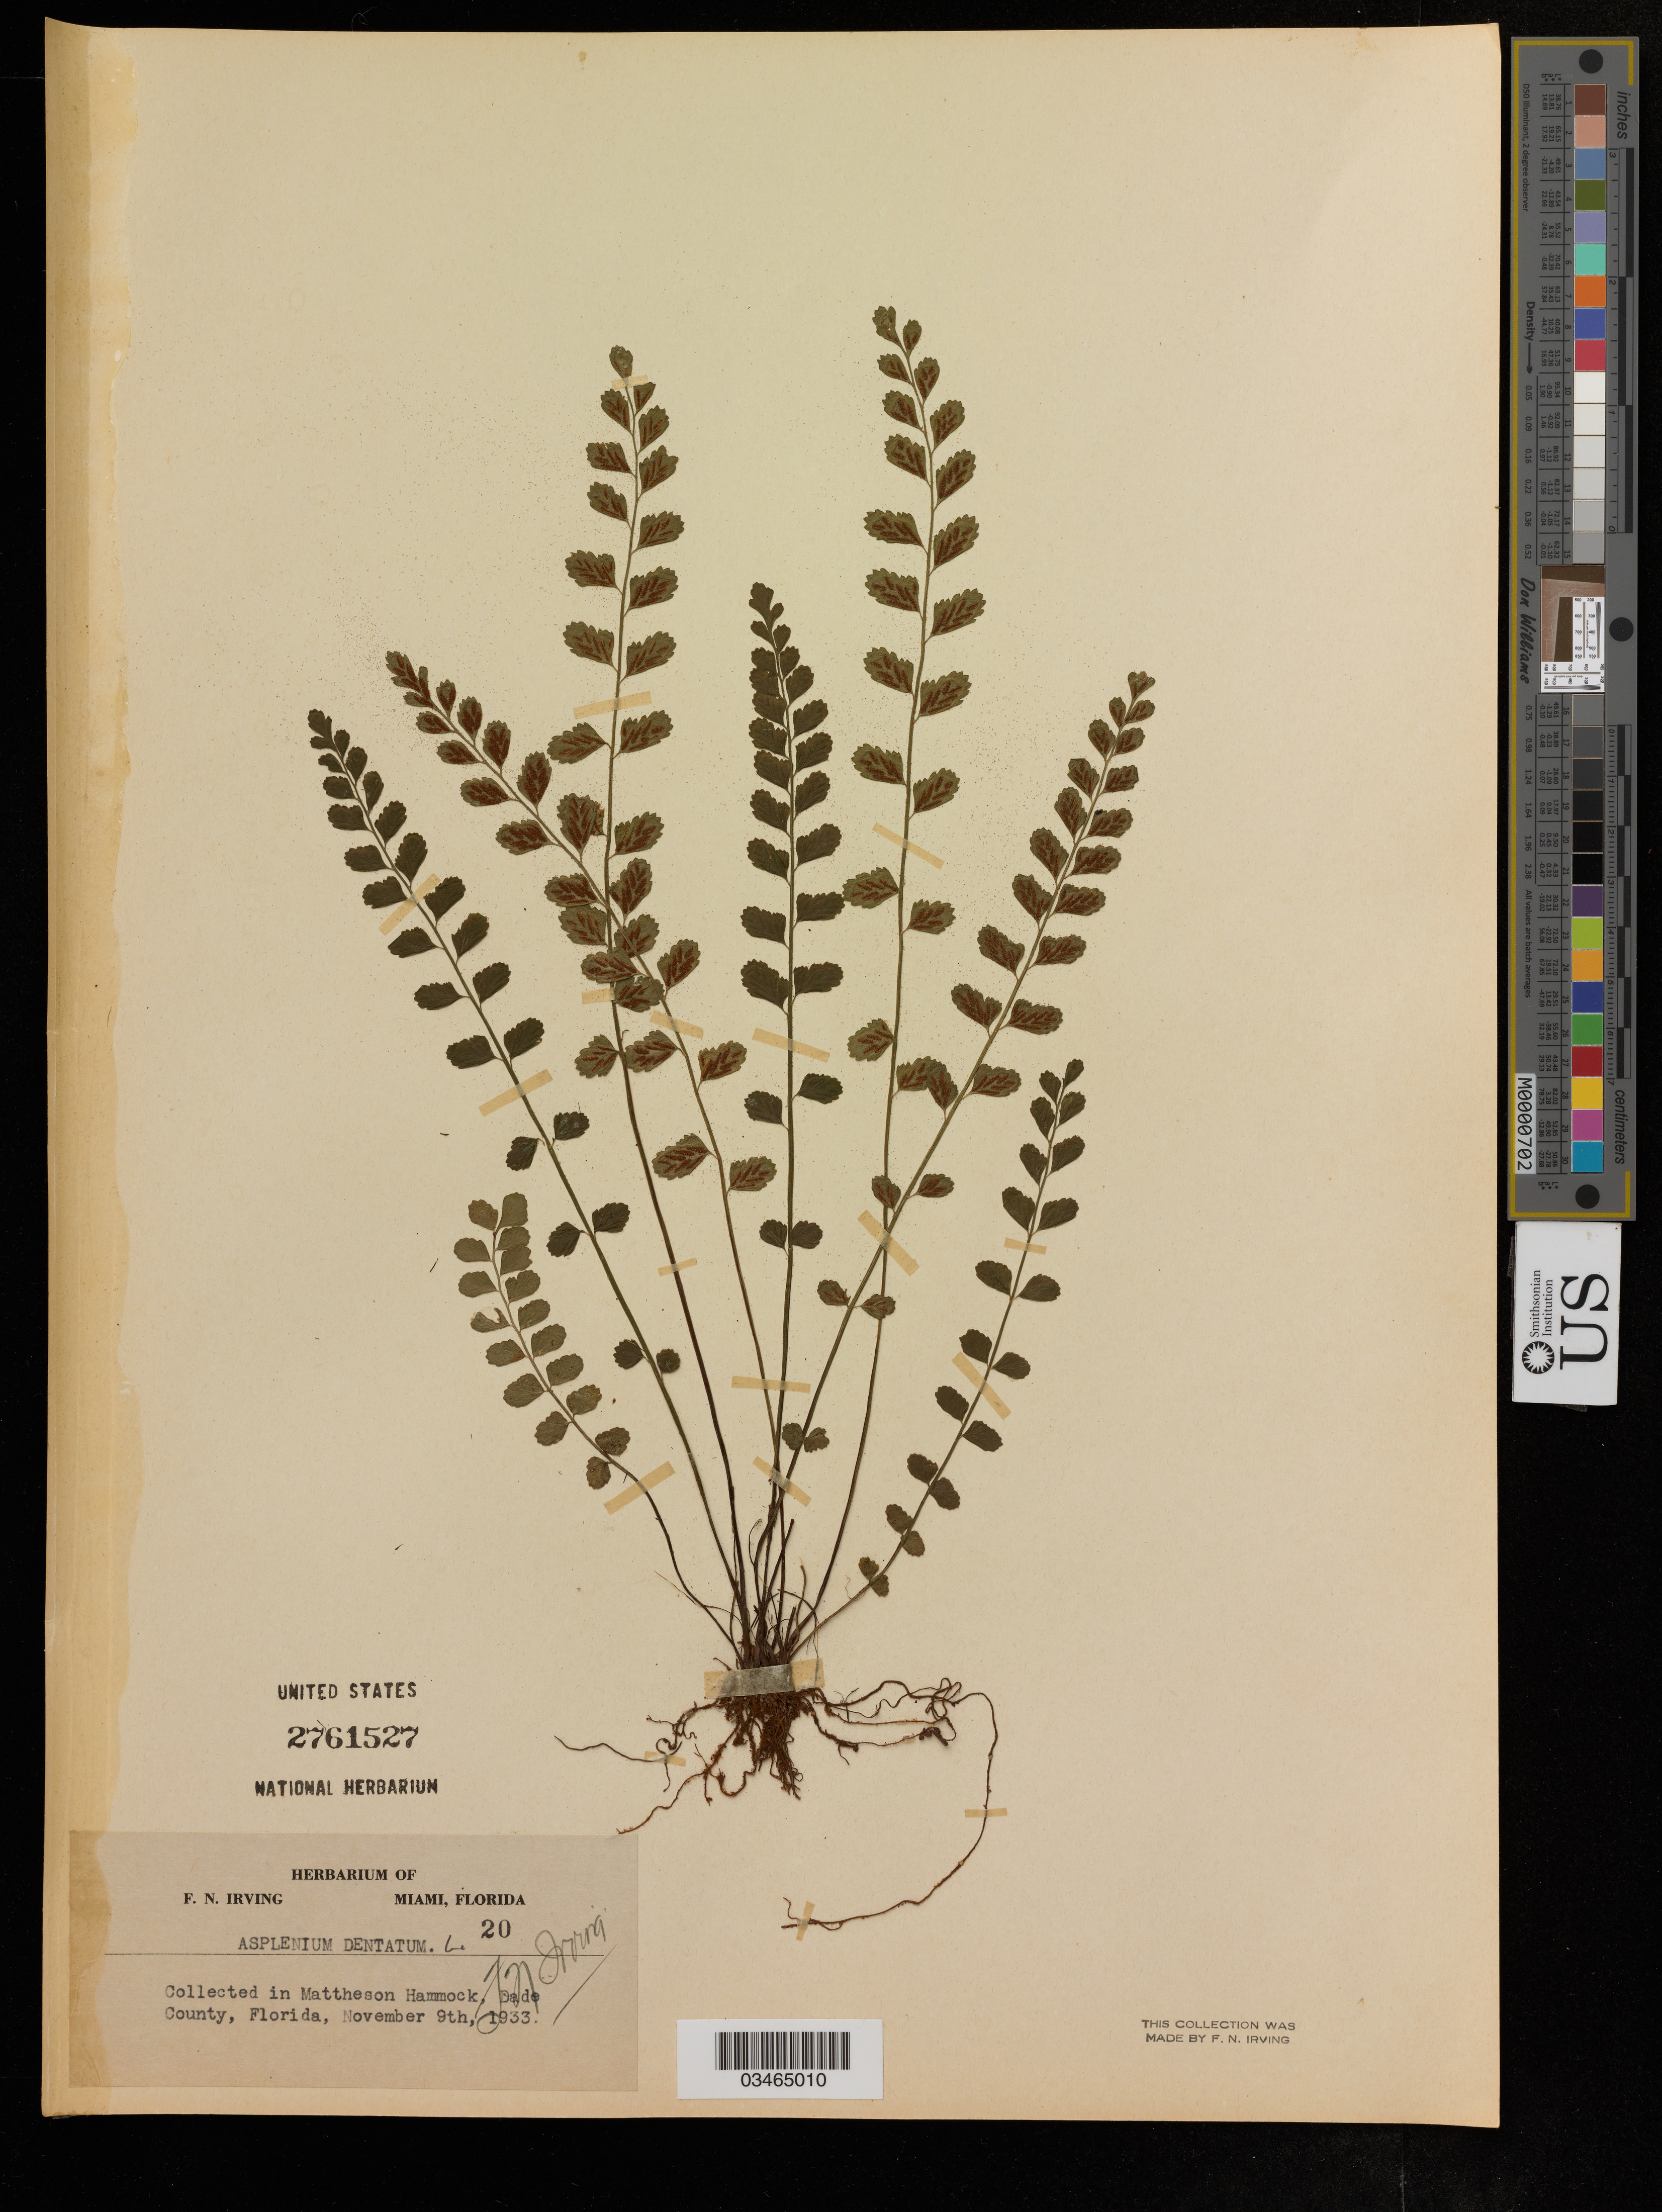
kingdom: Plantae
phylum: Tracheophyta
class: Polypodiopsida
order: Polypodiales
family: Aspleniaceae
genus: Asplenium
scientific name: Asplenium dentatum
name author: L.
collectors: F. Irving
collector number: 20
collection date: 1933-11-09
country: United States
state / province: Florida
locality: Mattheson Hammock, Dade County.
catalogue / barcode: US 2761527